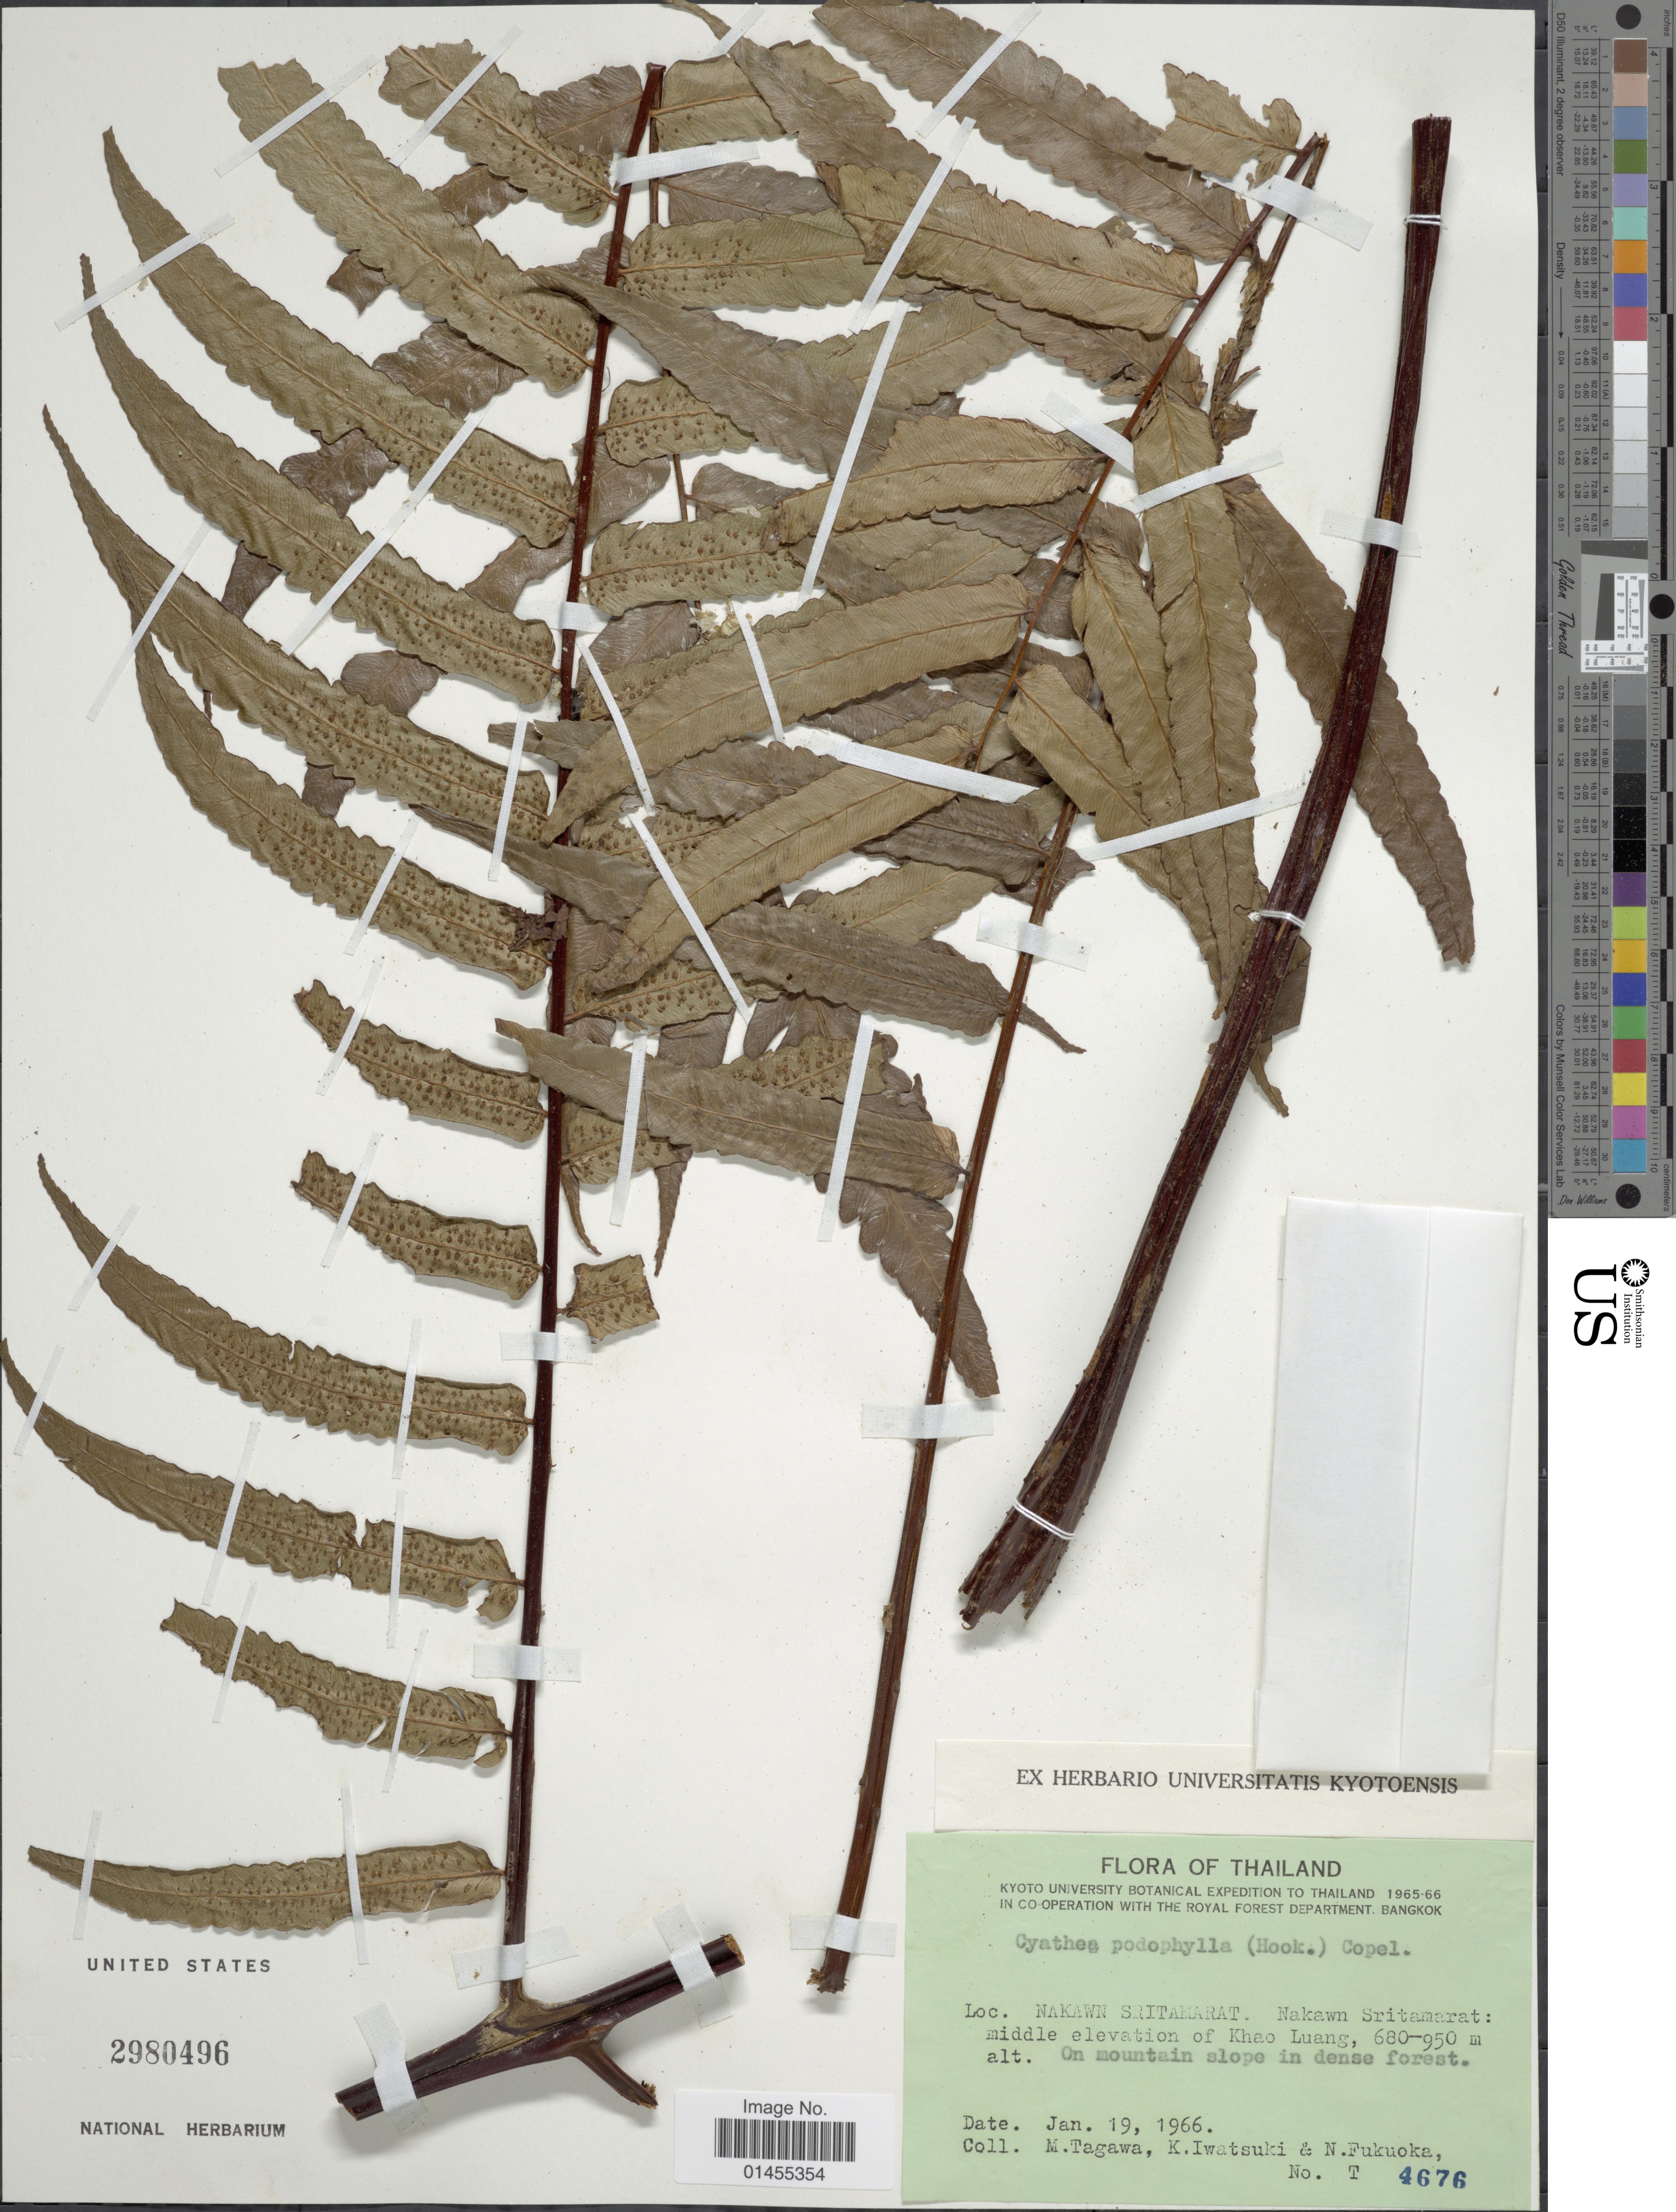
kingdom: Plantae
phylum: Tracheophyta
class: Polypodiopsida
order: Cyatheales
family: Cyatheaceae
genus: Alsophila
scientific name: Alsophila podophylla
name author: Hook.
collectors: M. Tagawa, K. Iwatsuki & N. Fukuoka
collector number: T 4676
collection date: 1966-01-19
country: Thailand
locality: Nakawn Sritamarat. middle elevation of Khao Luang.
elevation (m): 680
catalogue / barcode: US 2980496